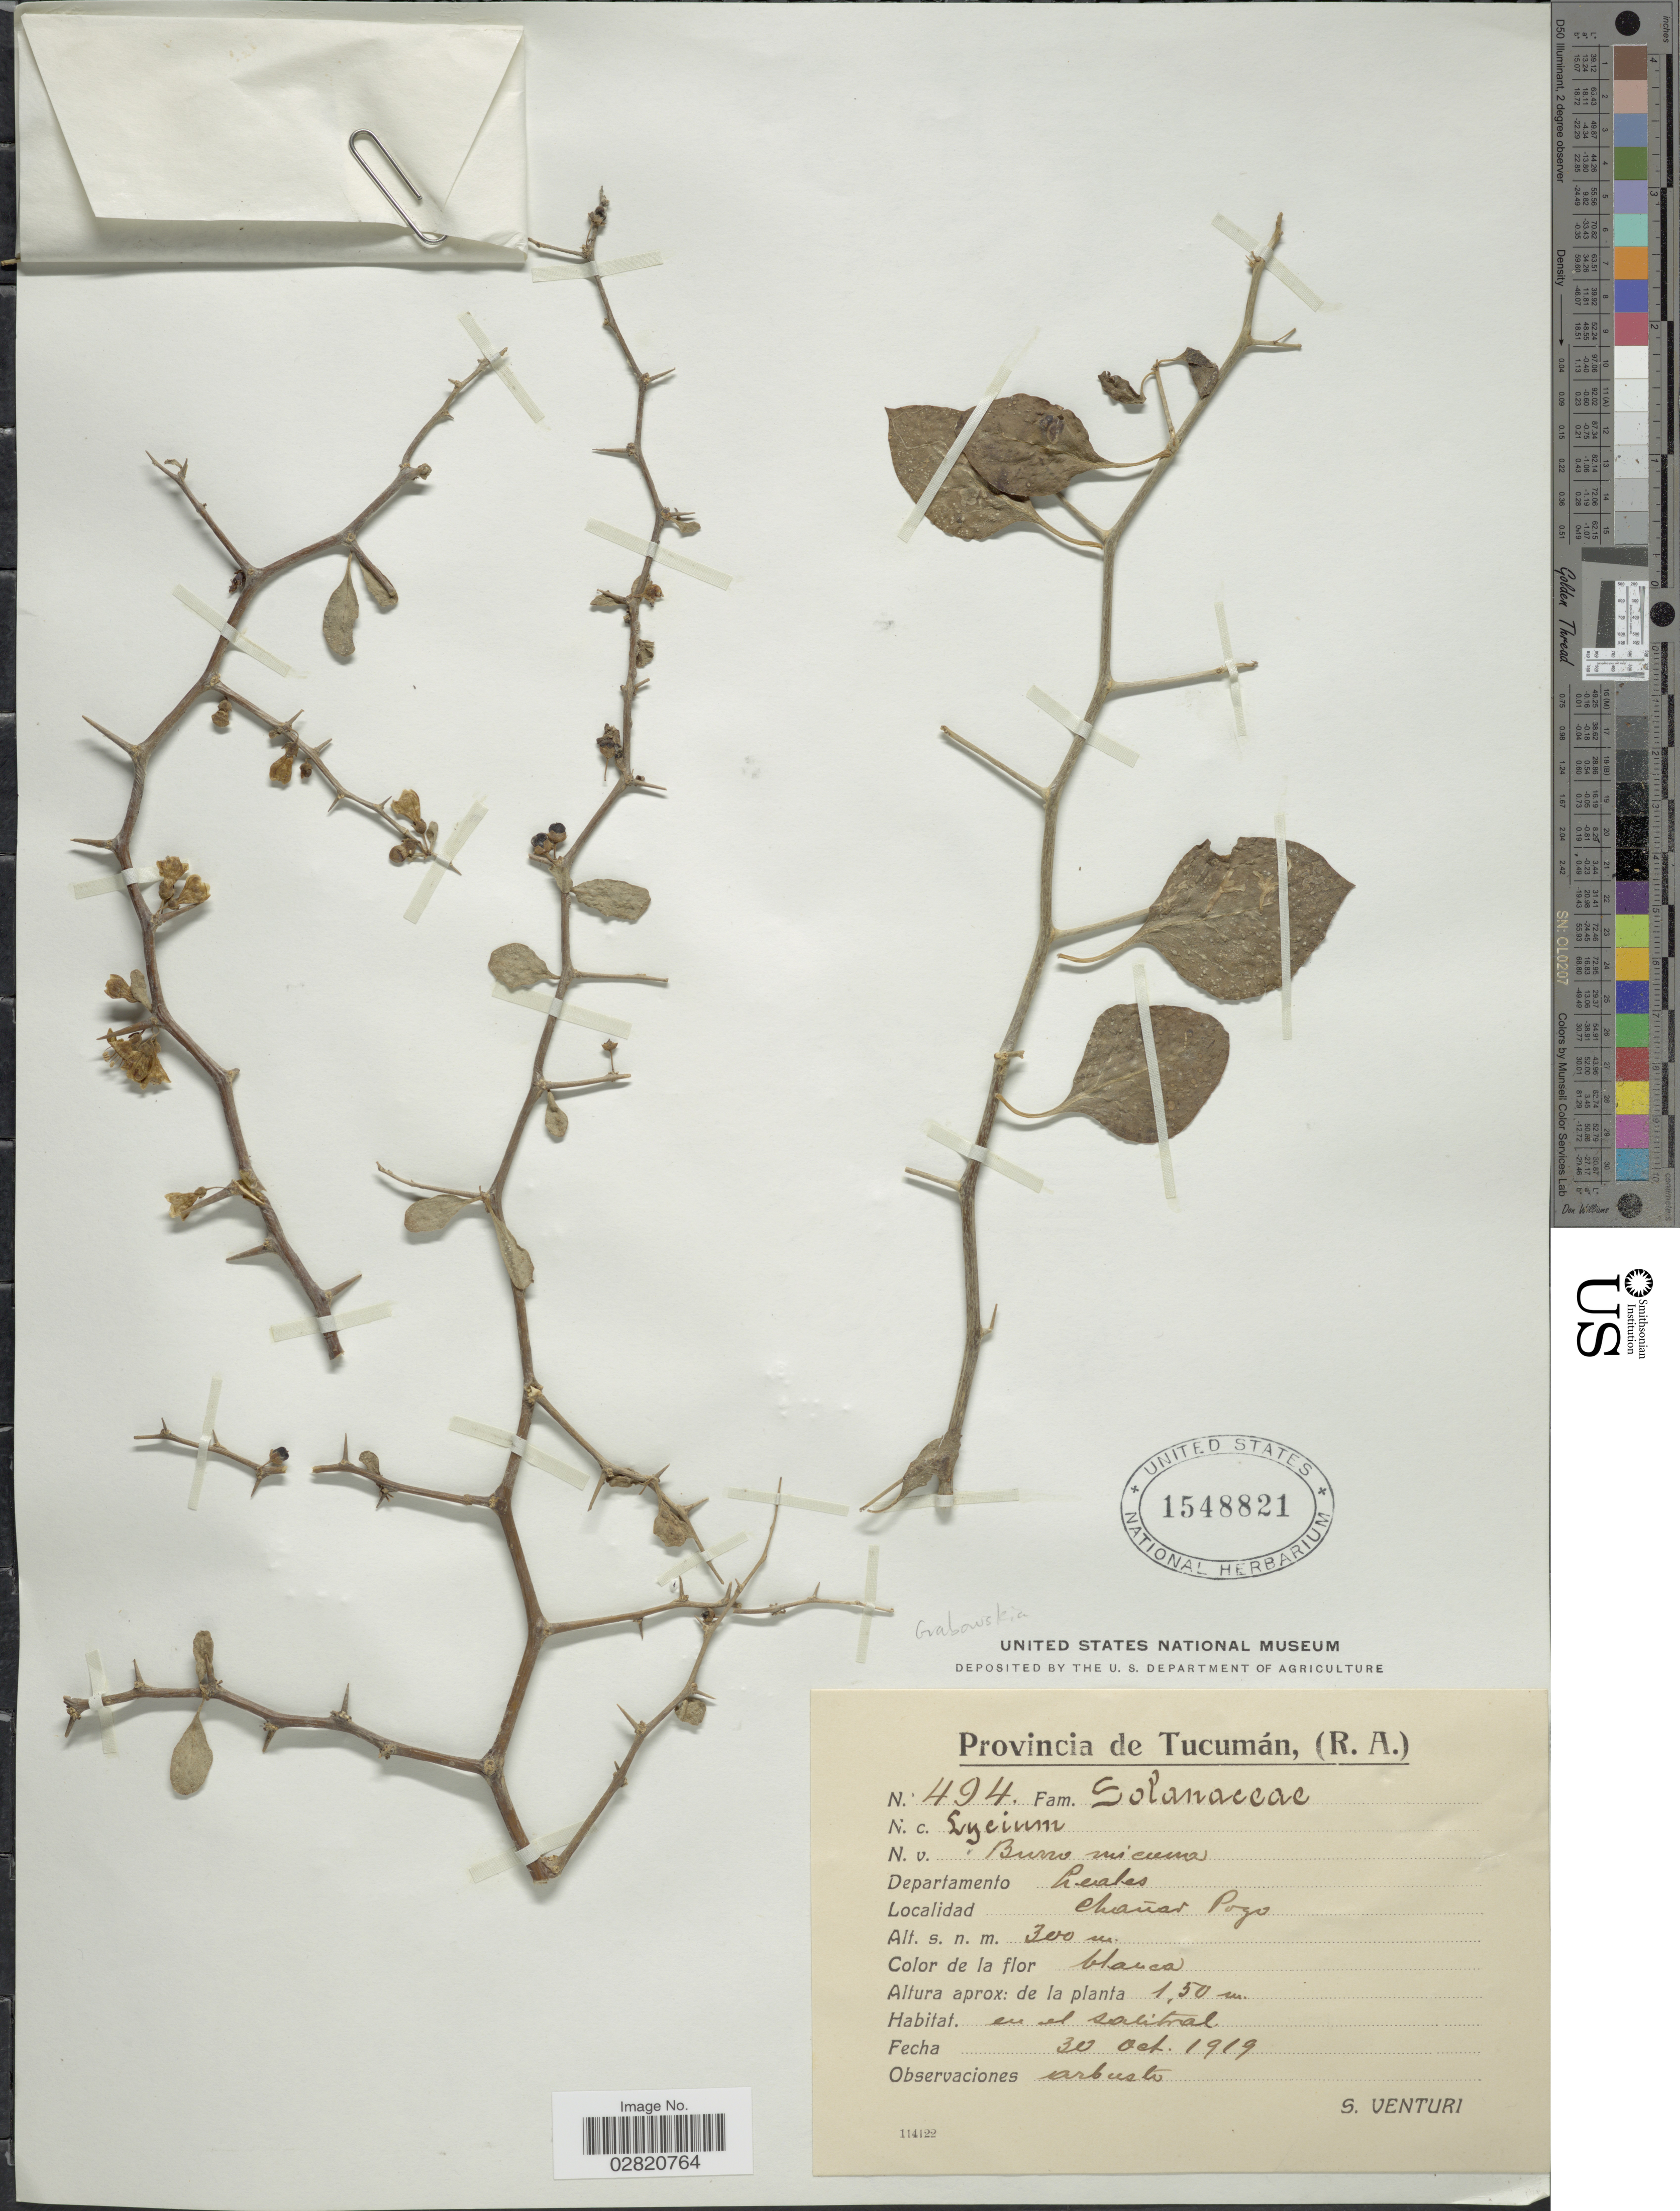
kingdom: Plantae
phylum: Tracheophyta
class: Magnoliopsida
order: Solanales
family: Solanaceae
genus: Grabowskia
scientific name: Grabowskia sp.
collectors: S. Venturi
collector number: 494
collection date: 1919-10-30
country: Argentina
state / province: Tucuman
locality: Provincia de Tucumán. Departamento Leales. Chañar Pogo.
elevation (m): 300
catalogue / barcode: US 1548821